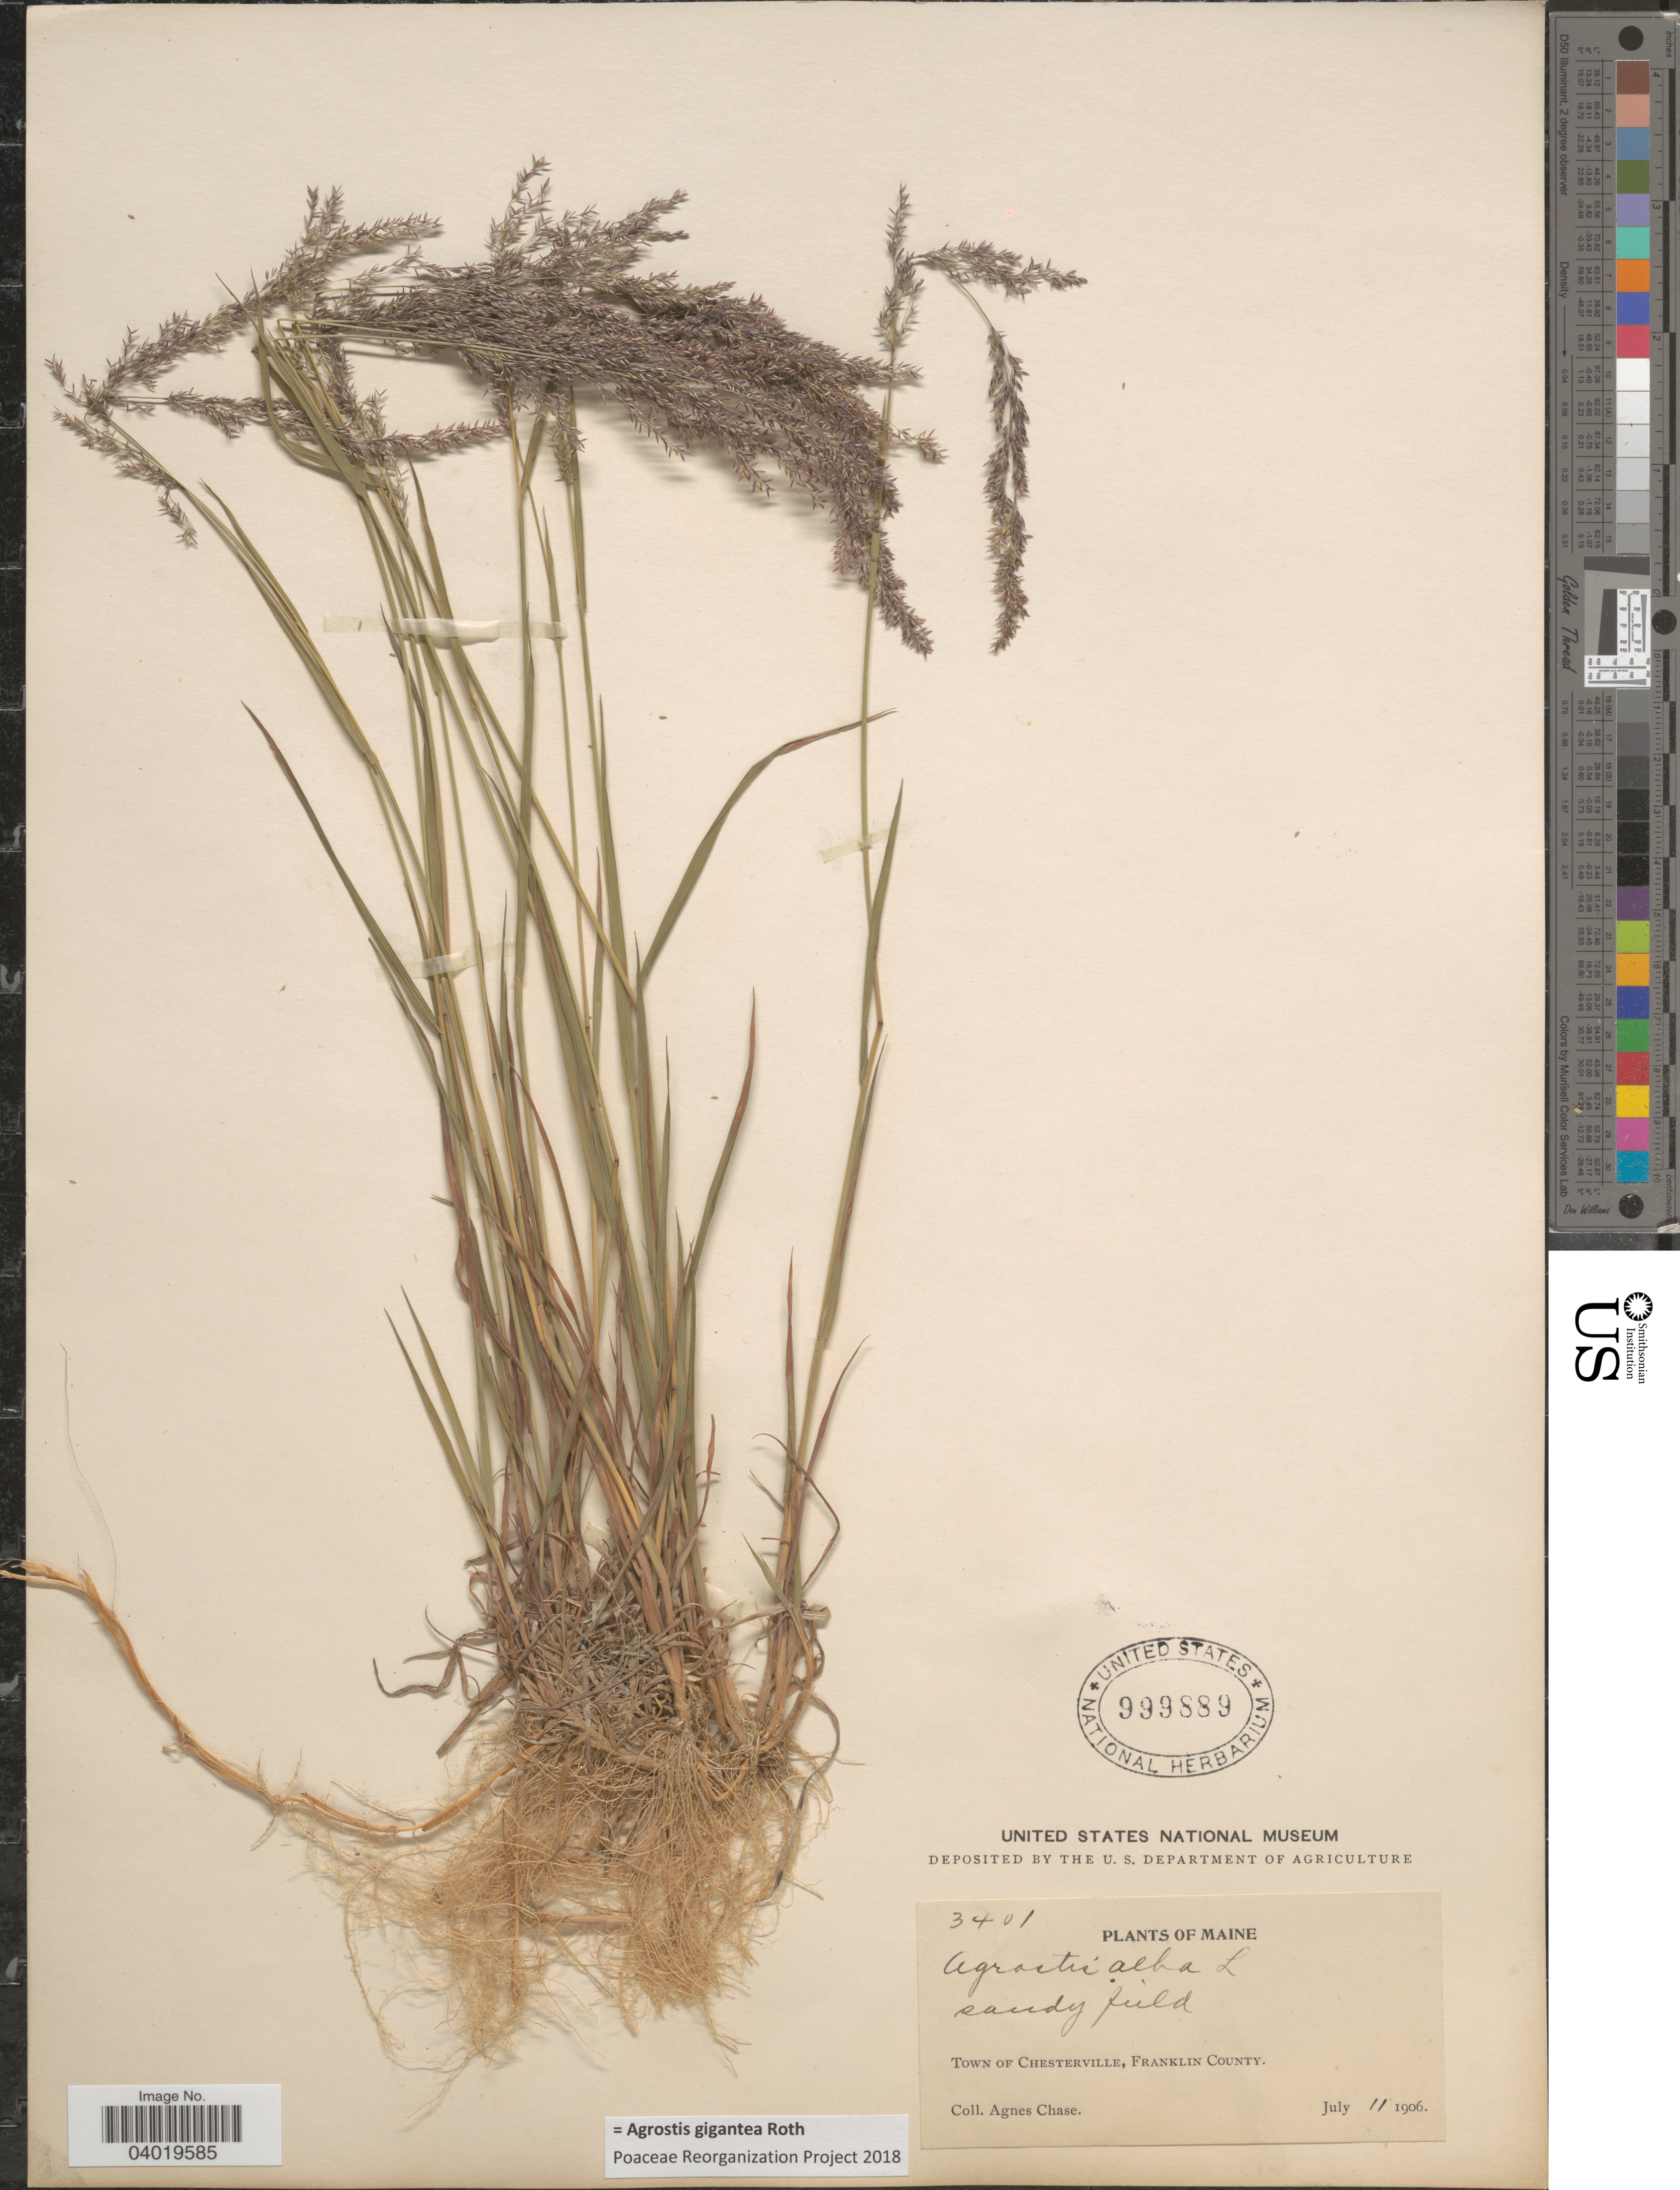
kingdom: Plantae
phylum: Tracheophyta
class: Liliopsida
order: Poales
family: Poaceae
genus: Agrostis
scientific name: Agrostis gigantea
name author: Roth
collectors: A. Chase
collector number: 3401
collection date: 1906-07-11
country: United States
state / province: Maine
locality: Town of Chesterville, Franklin County.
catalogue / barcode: US 999889